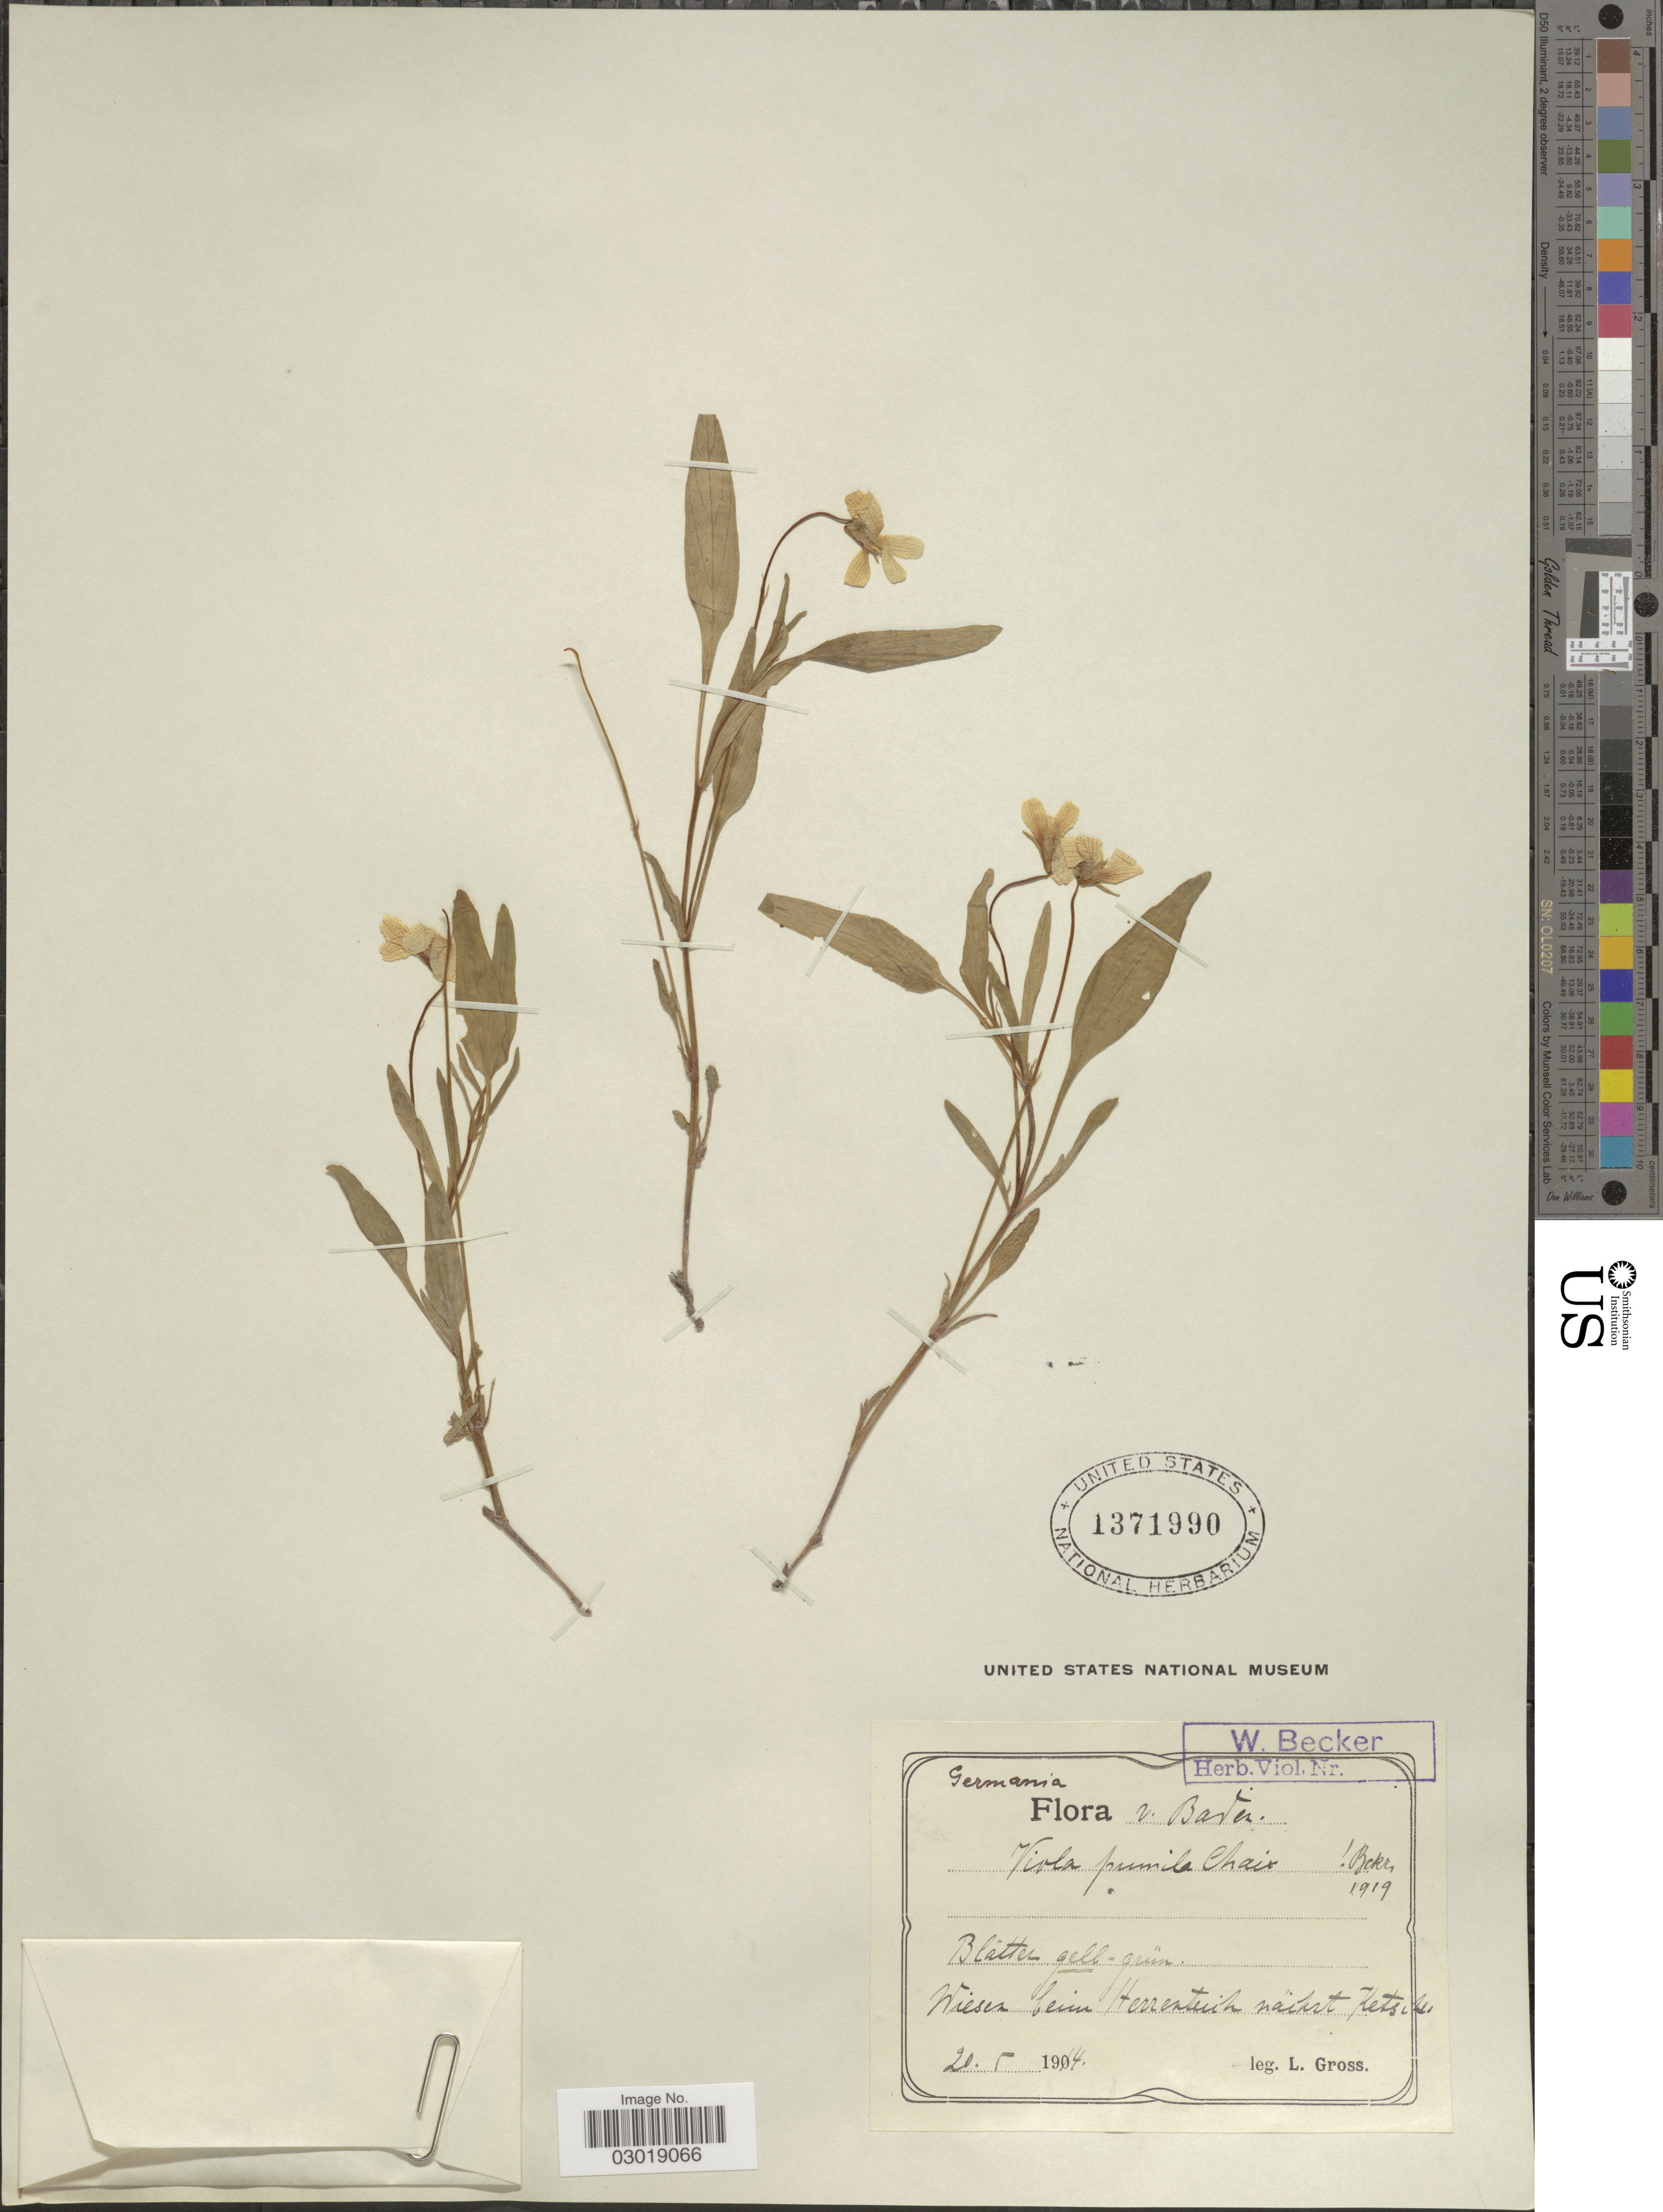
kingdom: Plantae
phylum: Tracheophyta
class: Magnoliopsida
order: Malpighiales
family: Violaceae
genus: Viola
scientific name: Viola pumila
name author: Chaix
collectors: L. Gross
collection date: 1914-05-20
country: Germany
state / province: Baden-Württemberg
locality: V. Baden. Wieser beim Herrenteich nächst Ketsch.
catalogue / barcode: US 1371990